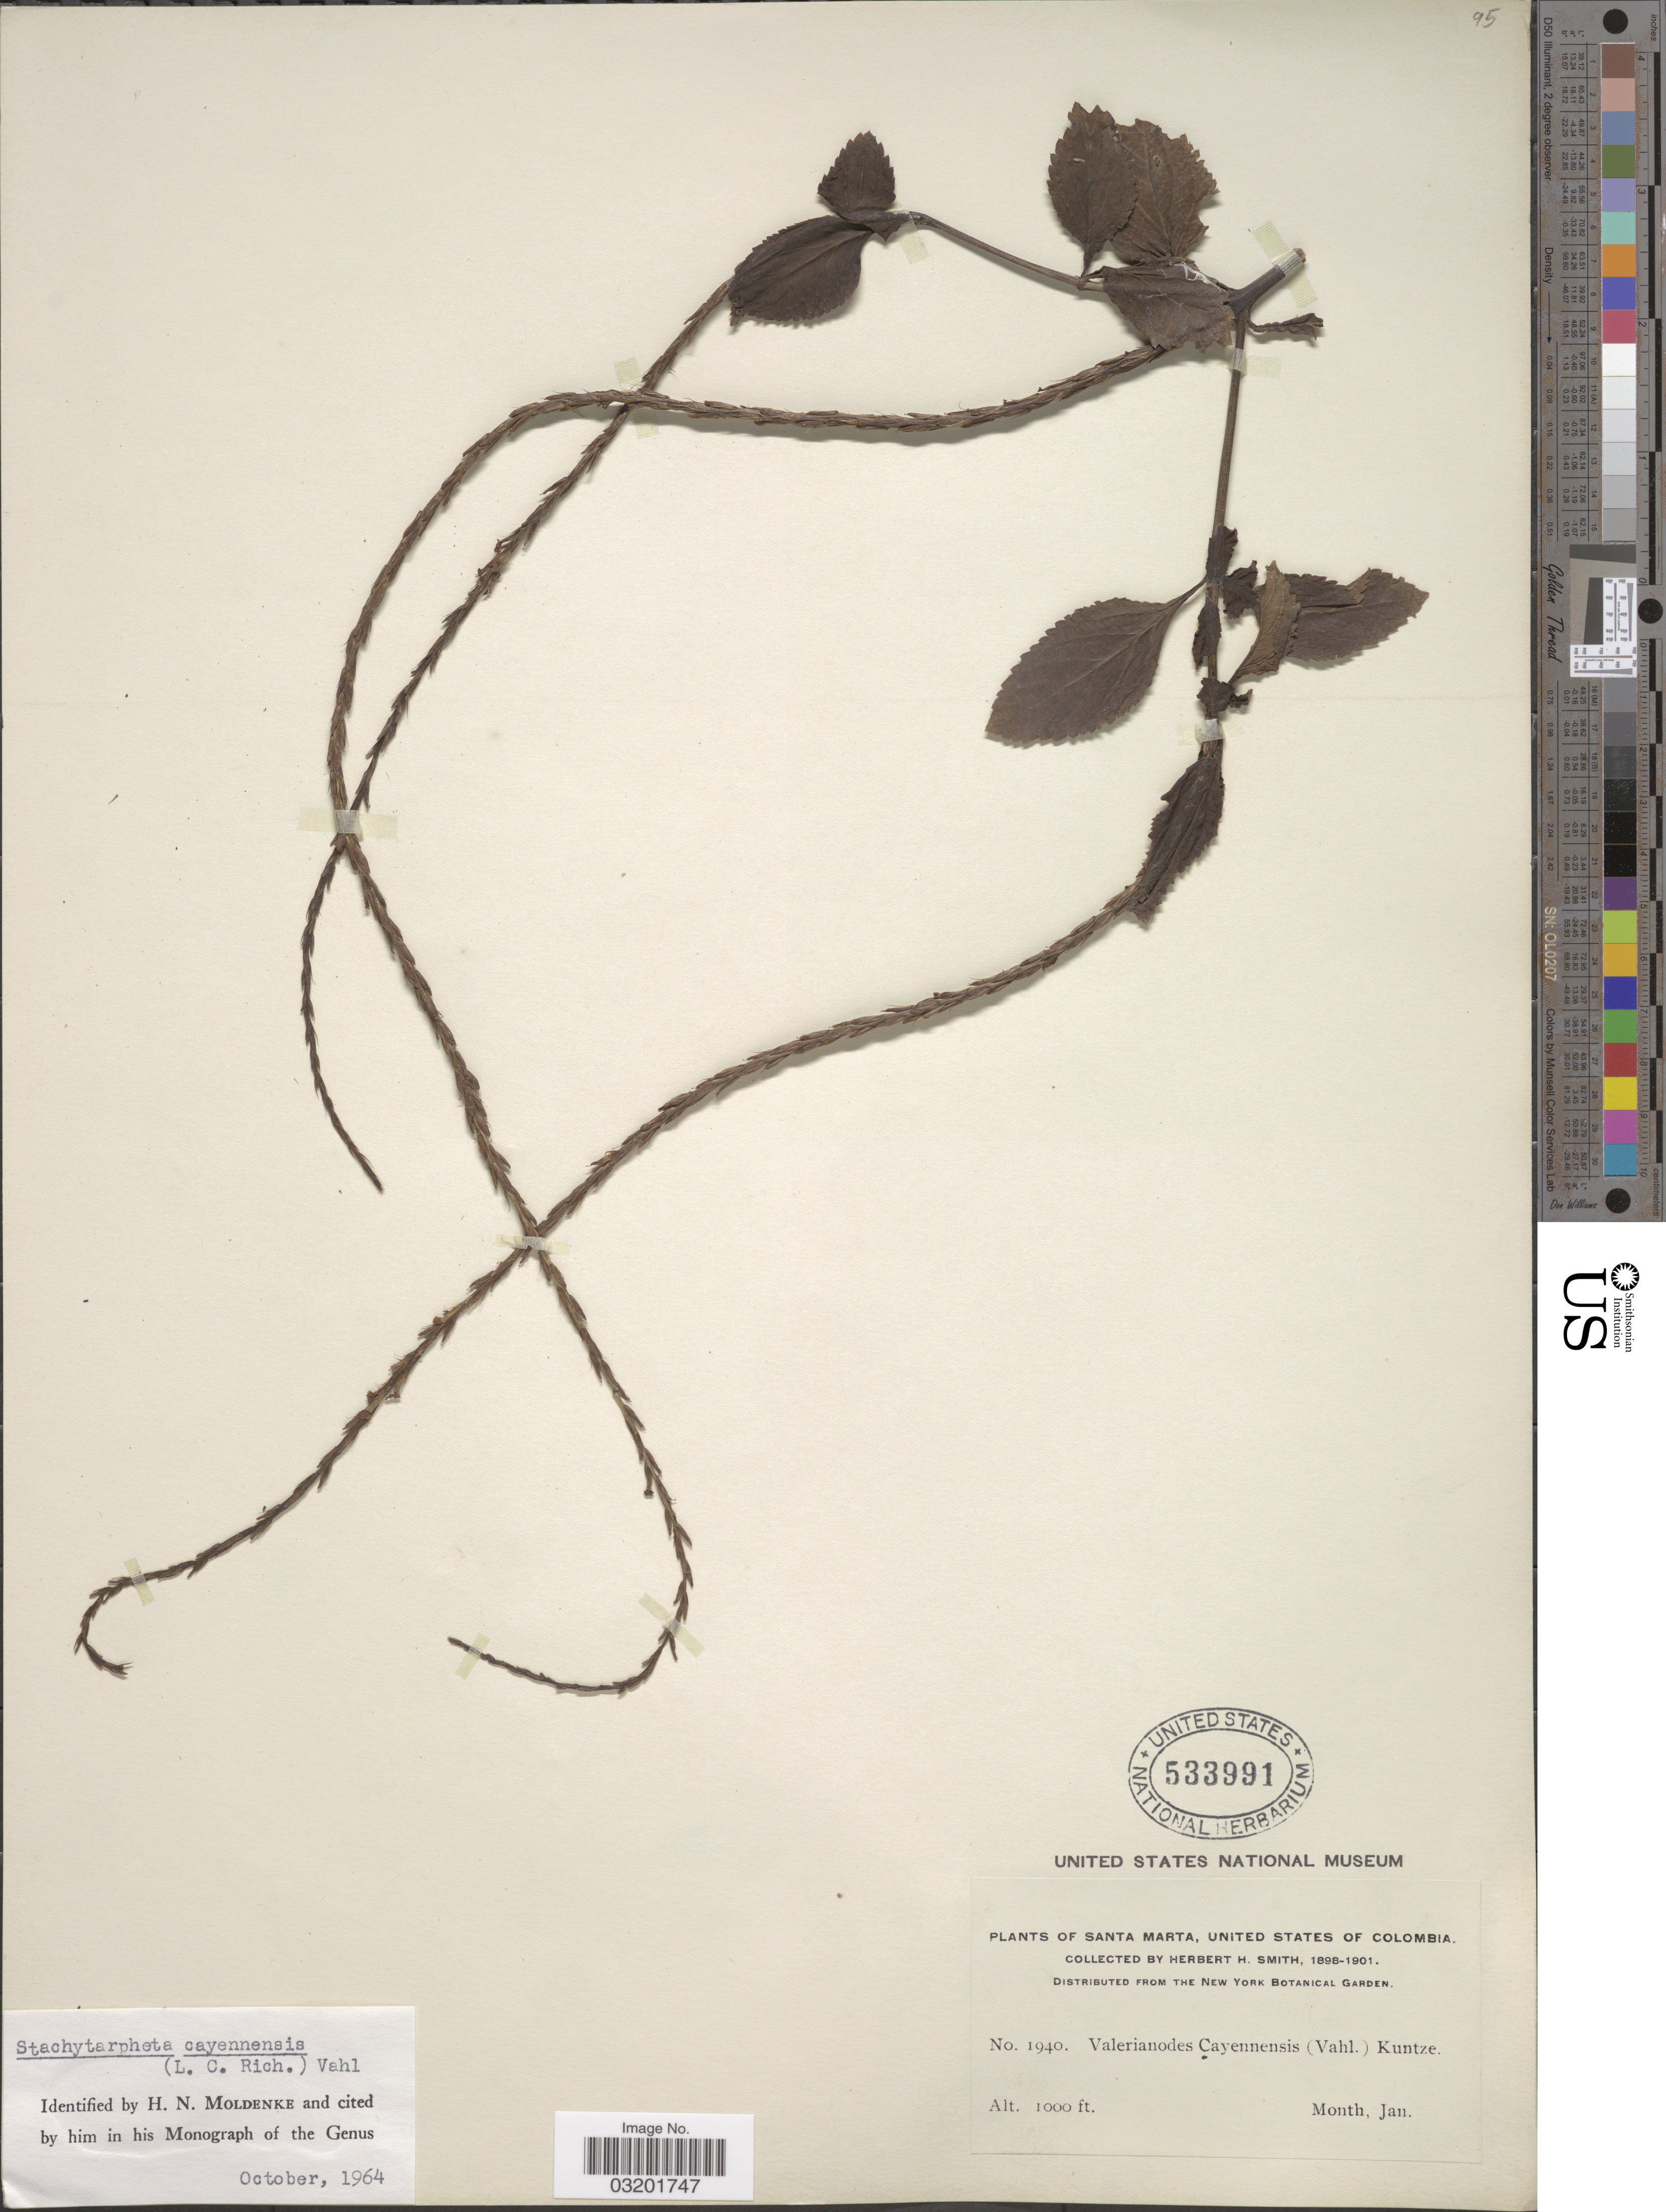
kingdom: Plantae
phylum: Tracheophyta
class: Magnoliopsida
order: Lamiales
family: Verbenaceae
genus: Stachytarpheta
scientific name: Stachytarpheta cayennensis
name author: (Rich.) Vahl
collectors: Herbert H. Smith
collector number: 1940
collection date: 1898-01/1901-01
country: Colombia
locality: Santa Marta, United States of Colombia.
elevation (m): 305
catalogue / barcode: US 533991